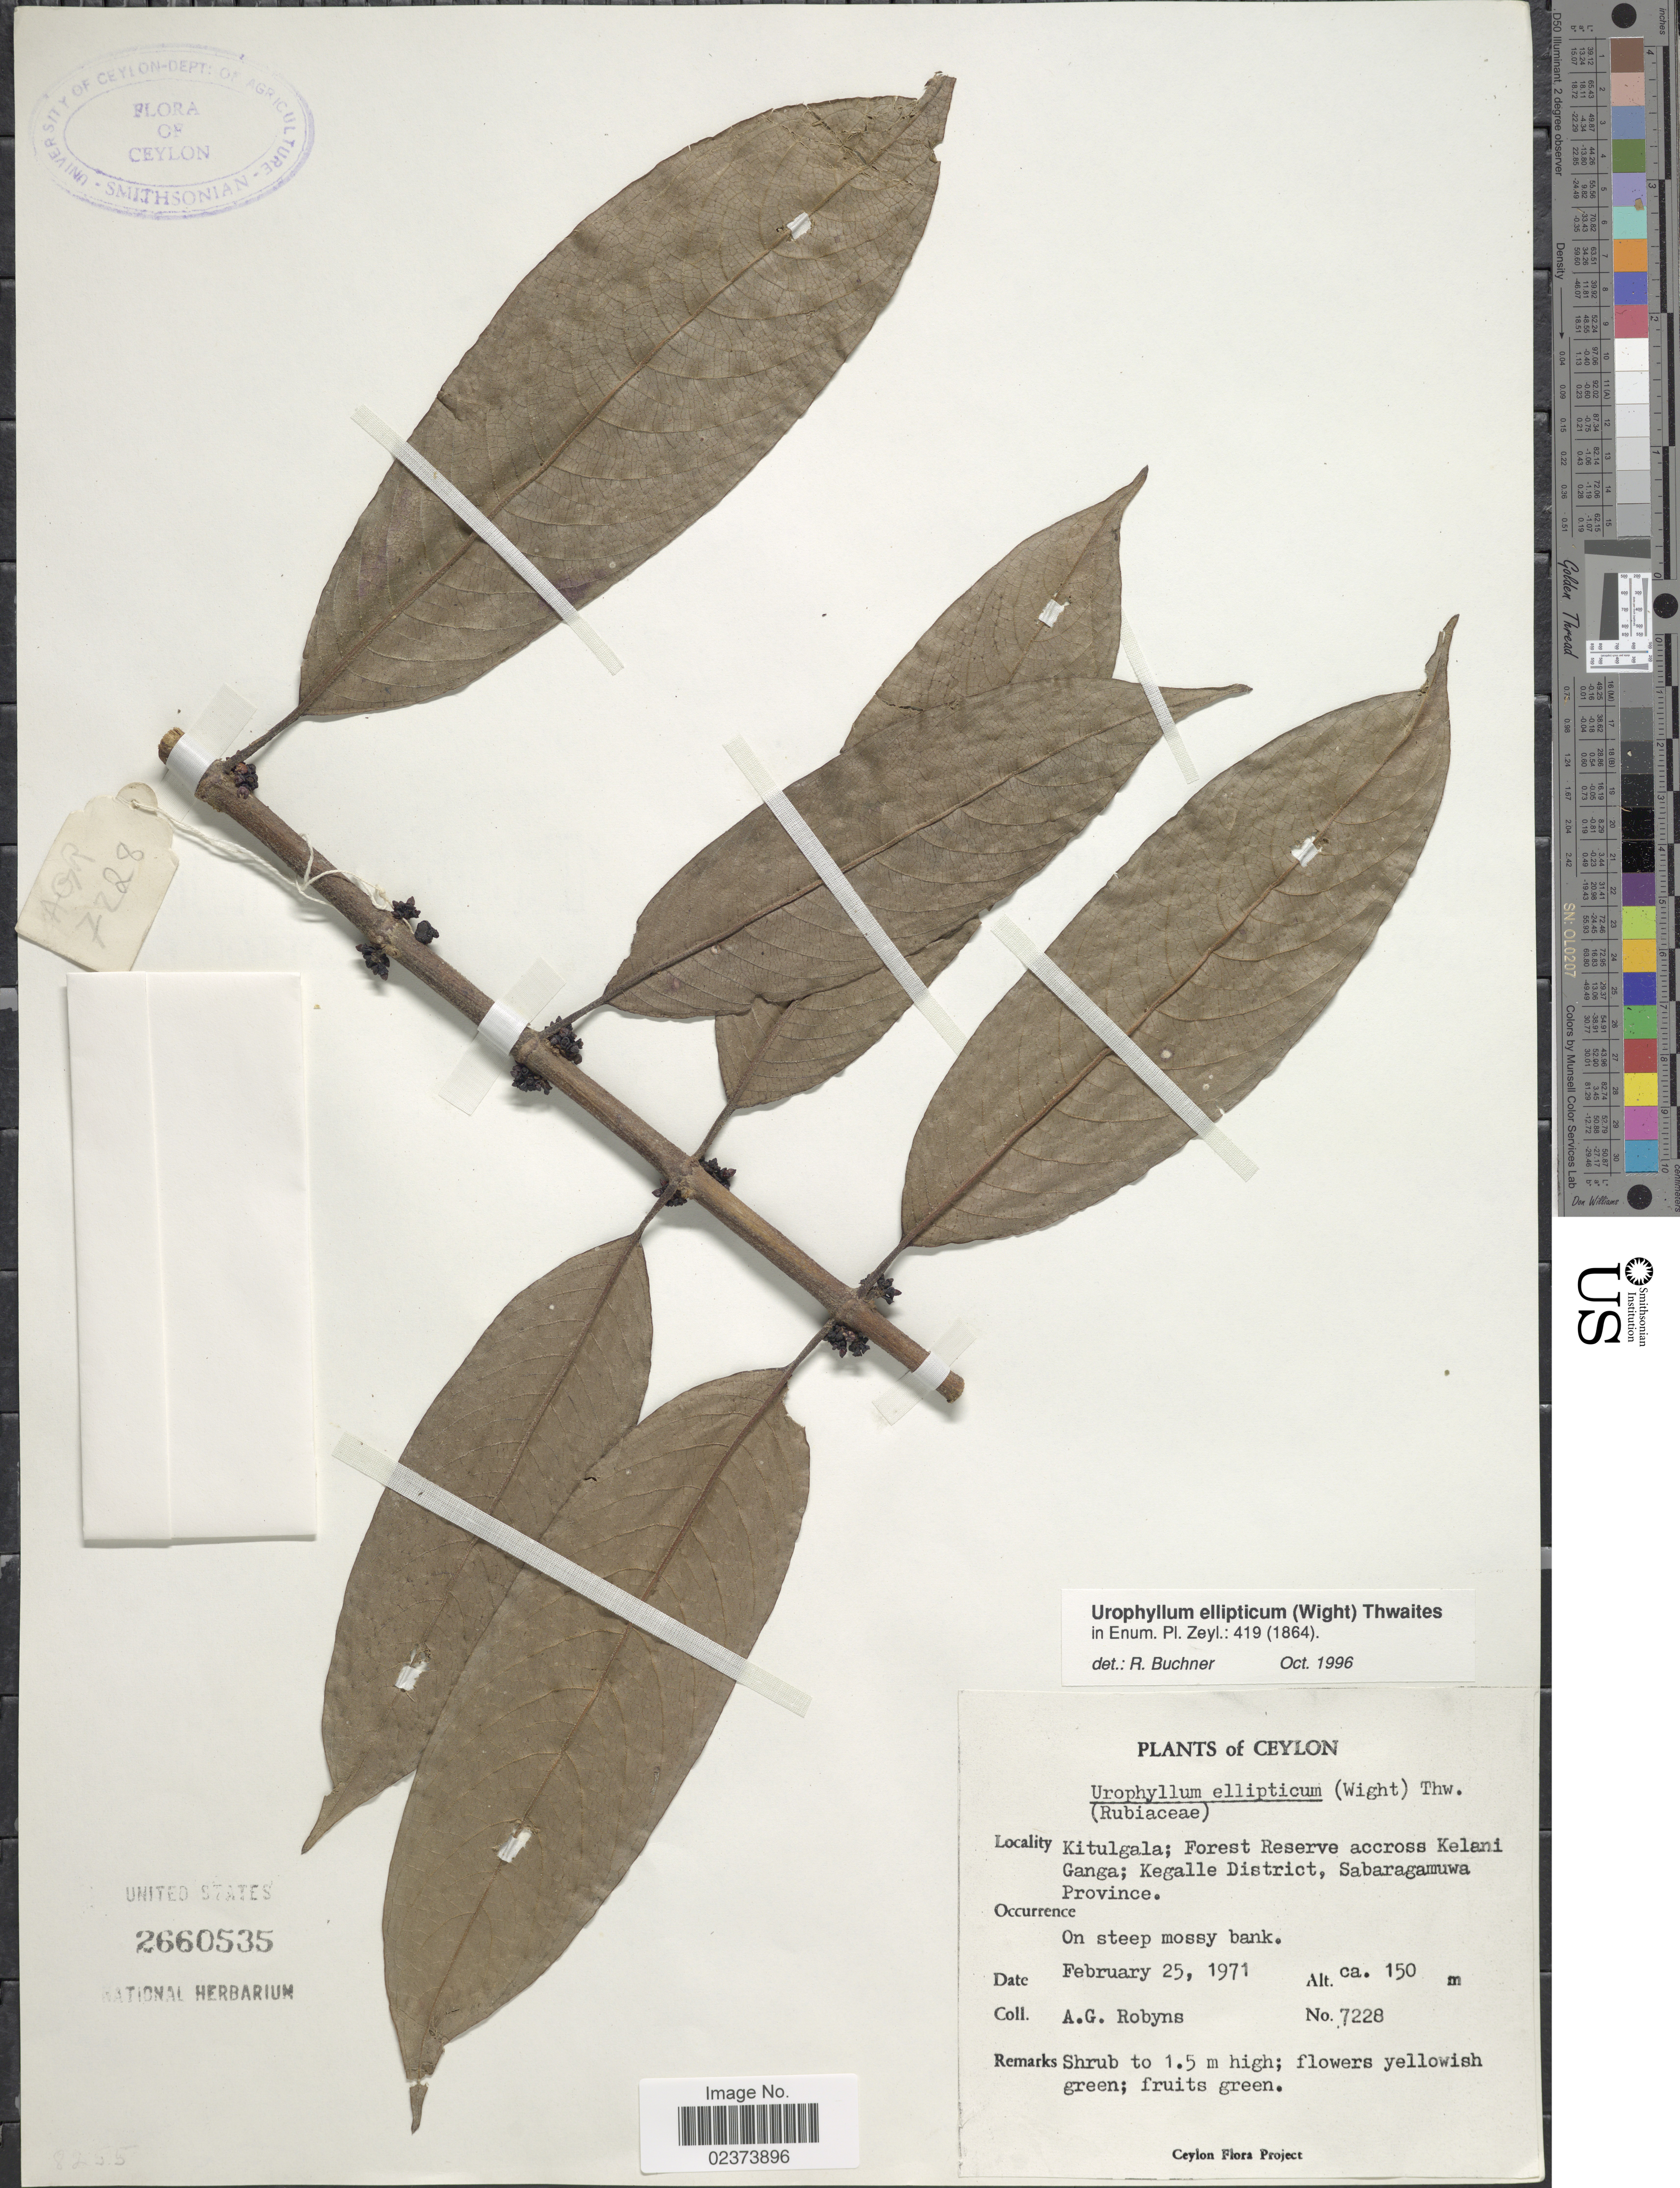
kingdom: Plantae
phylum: Tracheophyta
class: Magnoliopsida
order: Gentianales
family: Rubiaceae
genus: Urophyllum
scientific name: Urophyllum ellipticum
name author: (Wight) Thwaites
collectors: A. Robyns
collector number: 7228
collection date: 1971-02-25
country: Sri Lanka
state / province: Sabaragamuwa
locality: Kitulgala, Forest Reserve across Kelani Ganga, Kegalle District, Sabaragamuwa Province, Ceylon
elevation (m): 150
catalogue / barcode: US 2660535